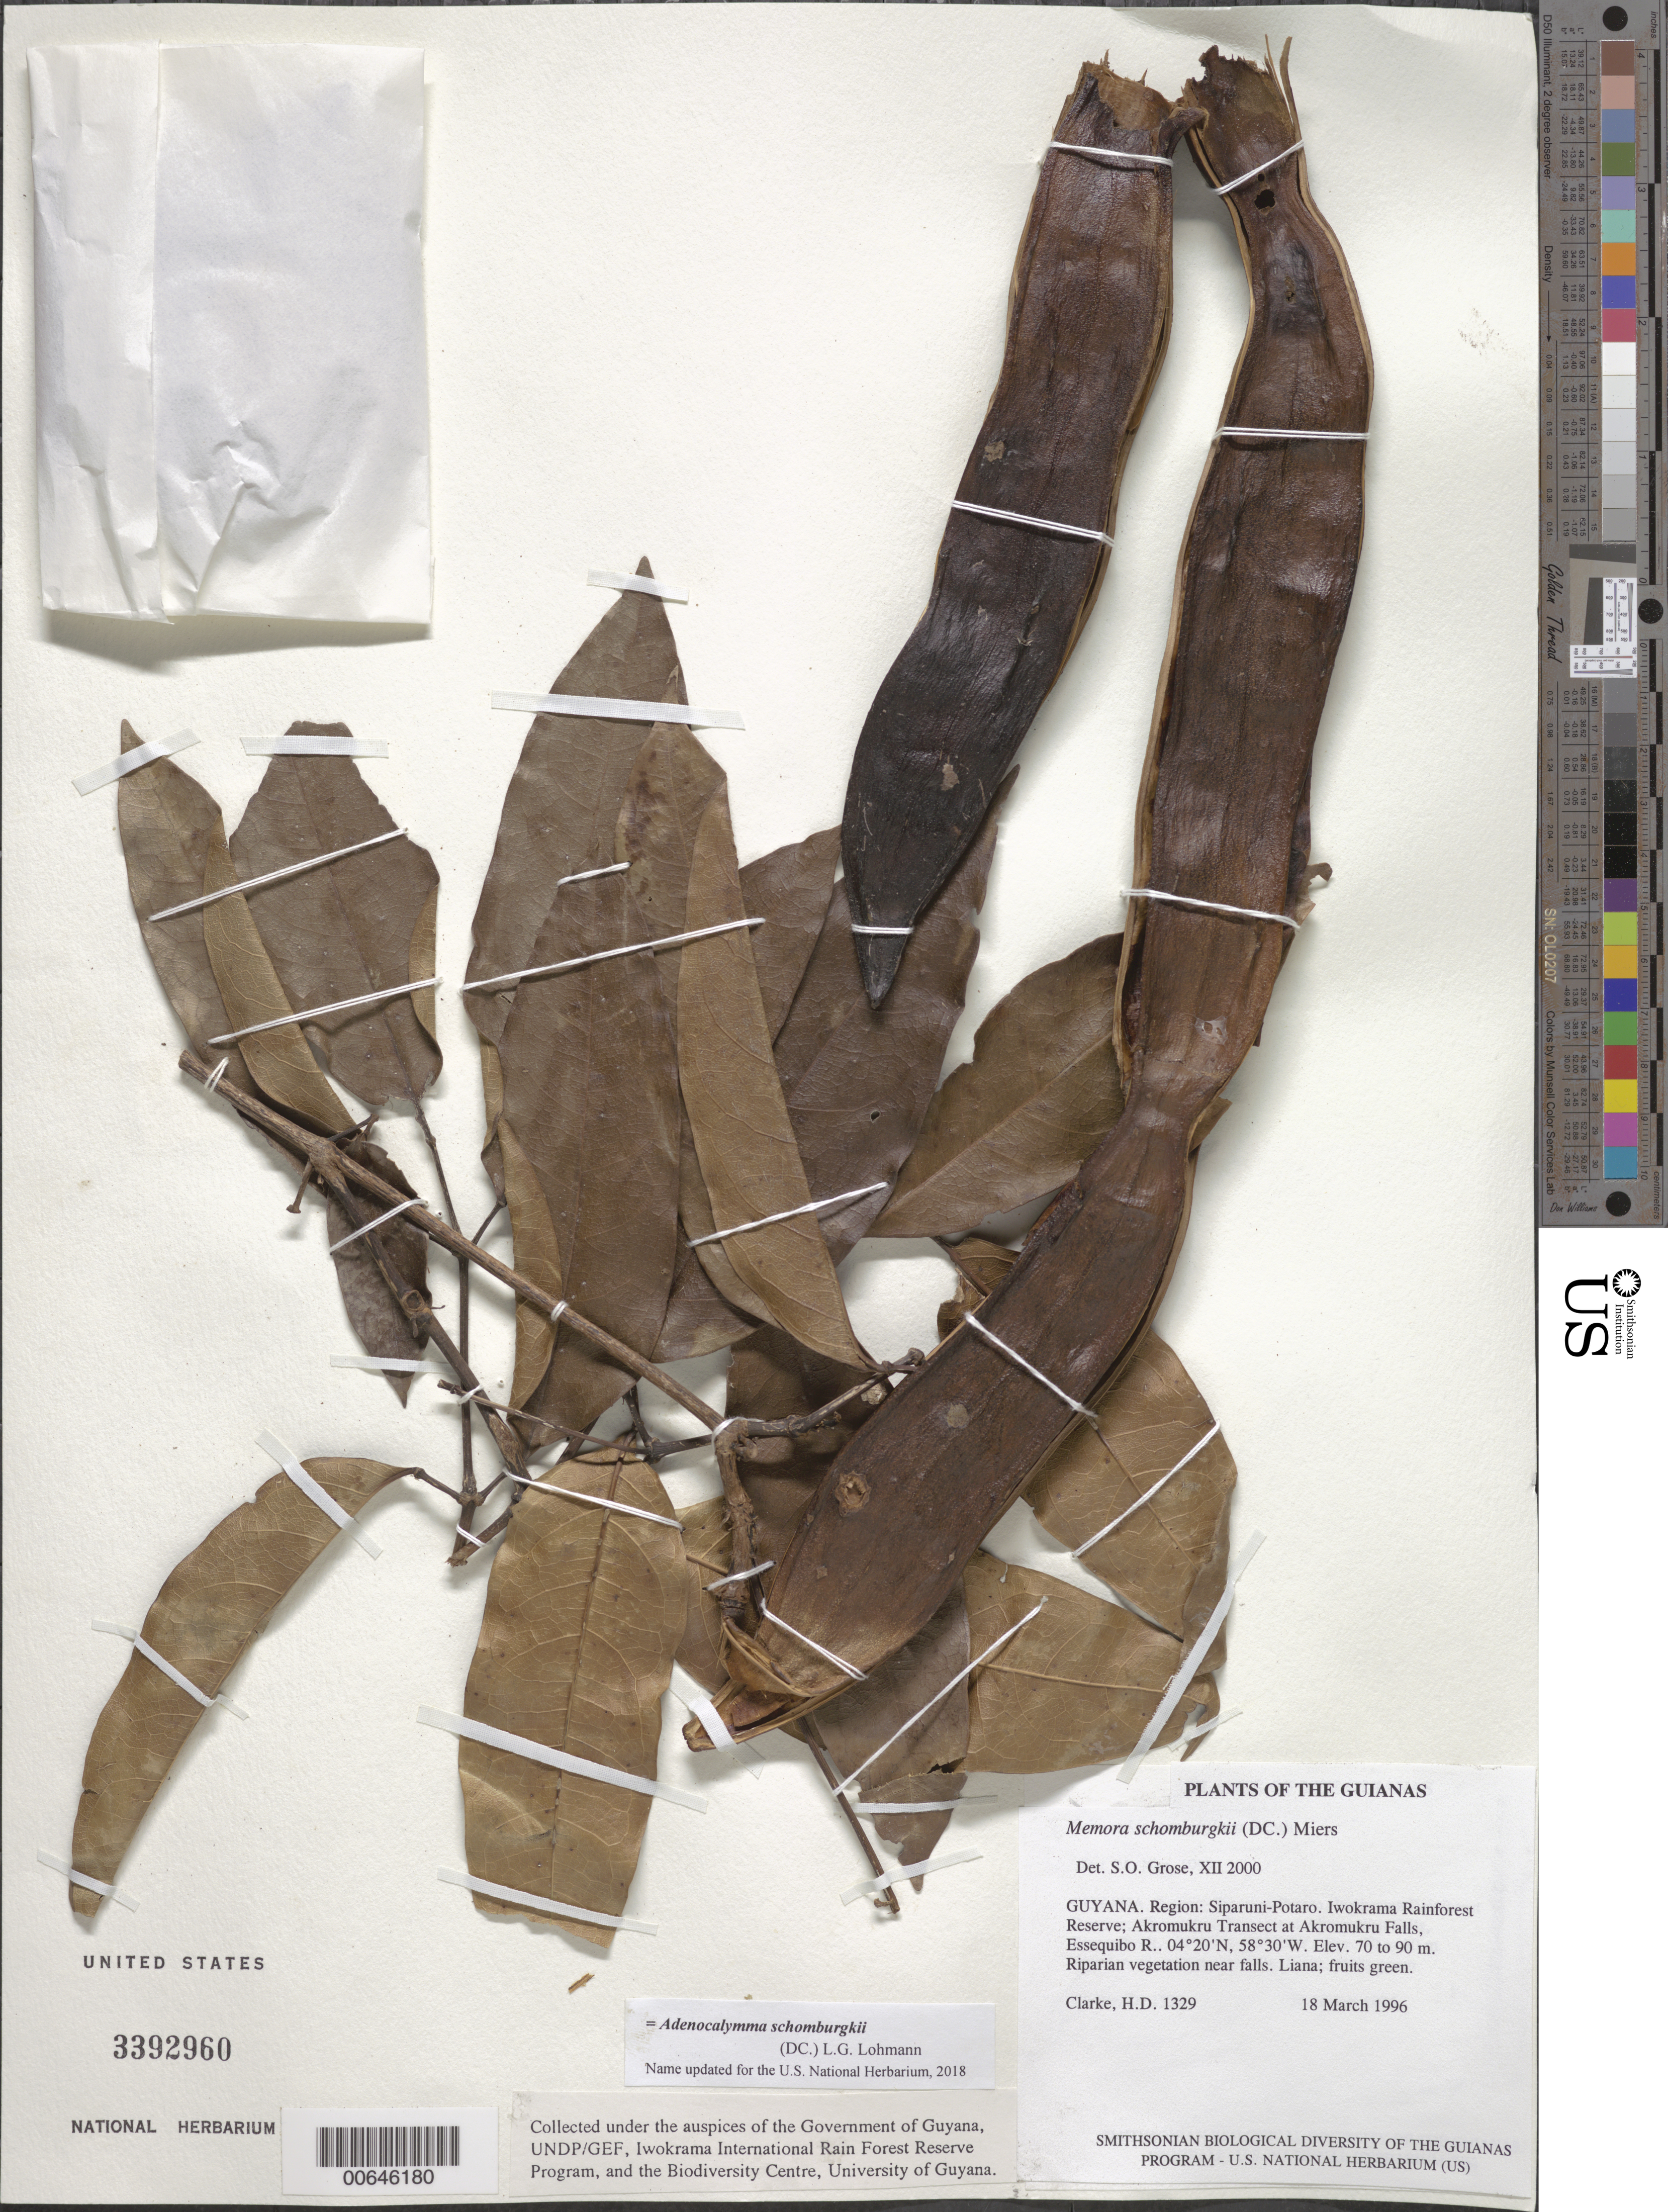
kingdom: Plantae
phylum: Tracheophyta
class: Magnoliopsida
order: Lamiales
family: Bignoniaceae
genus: Adenocalymma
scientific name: Adenocalymma schomburgkii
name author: (DC.) L.G. Lohmann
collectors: H. D. Clarke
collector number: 1329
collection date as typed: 18 March 1996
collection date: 1996-03-18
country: Guyana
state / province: Potaro-Siparuni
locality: Iwokrama Rainforest Reserve; Akromukru Transect at Akromukru Falls, Essequibo R.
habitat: Riparian vegetation near falls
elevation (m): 70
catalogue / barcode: US 3392960